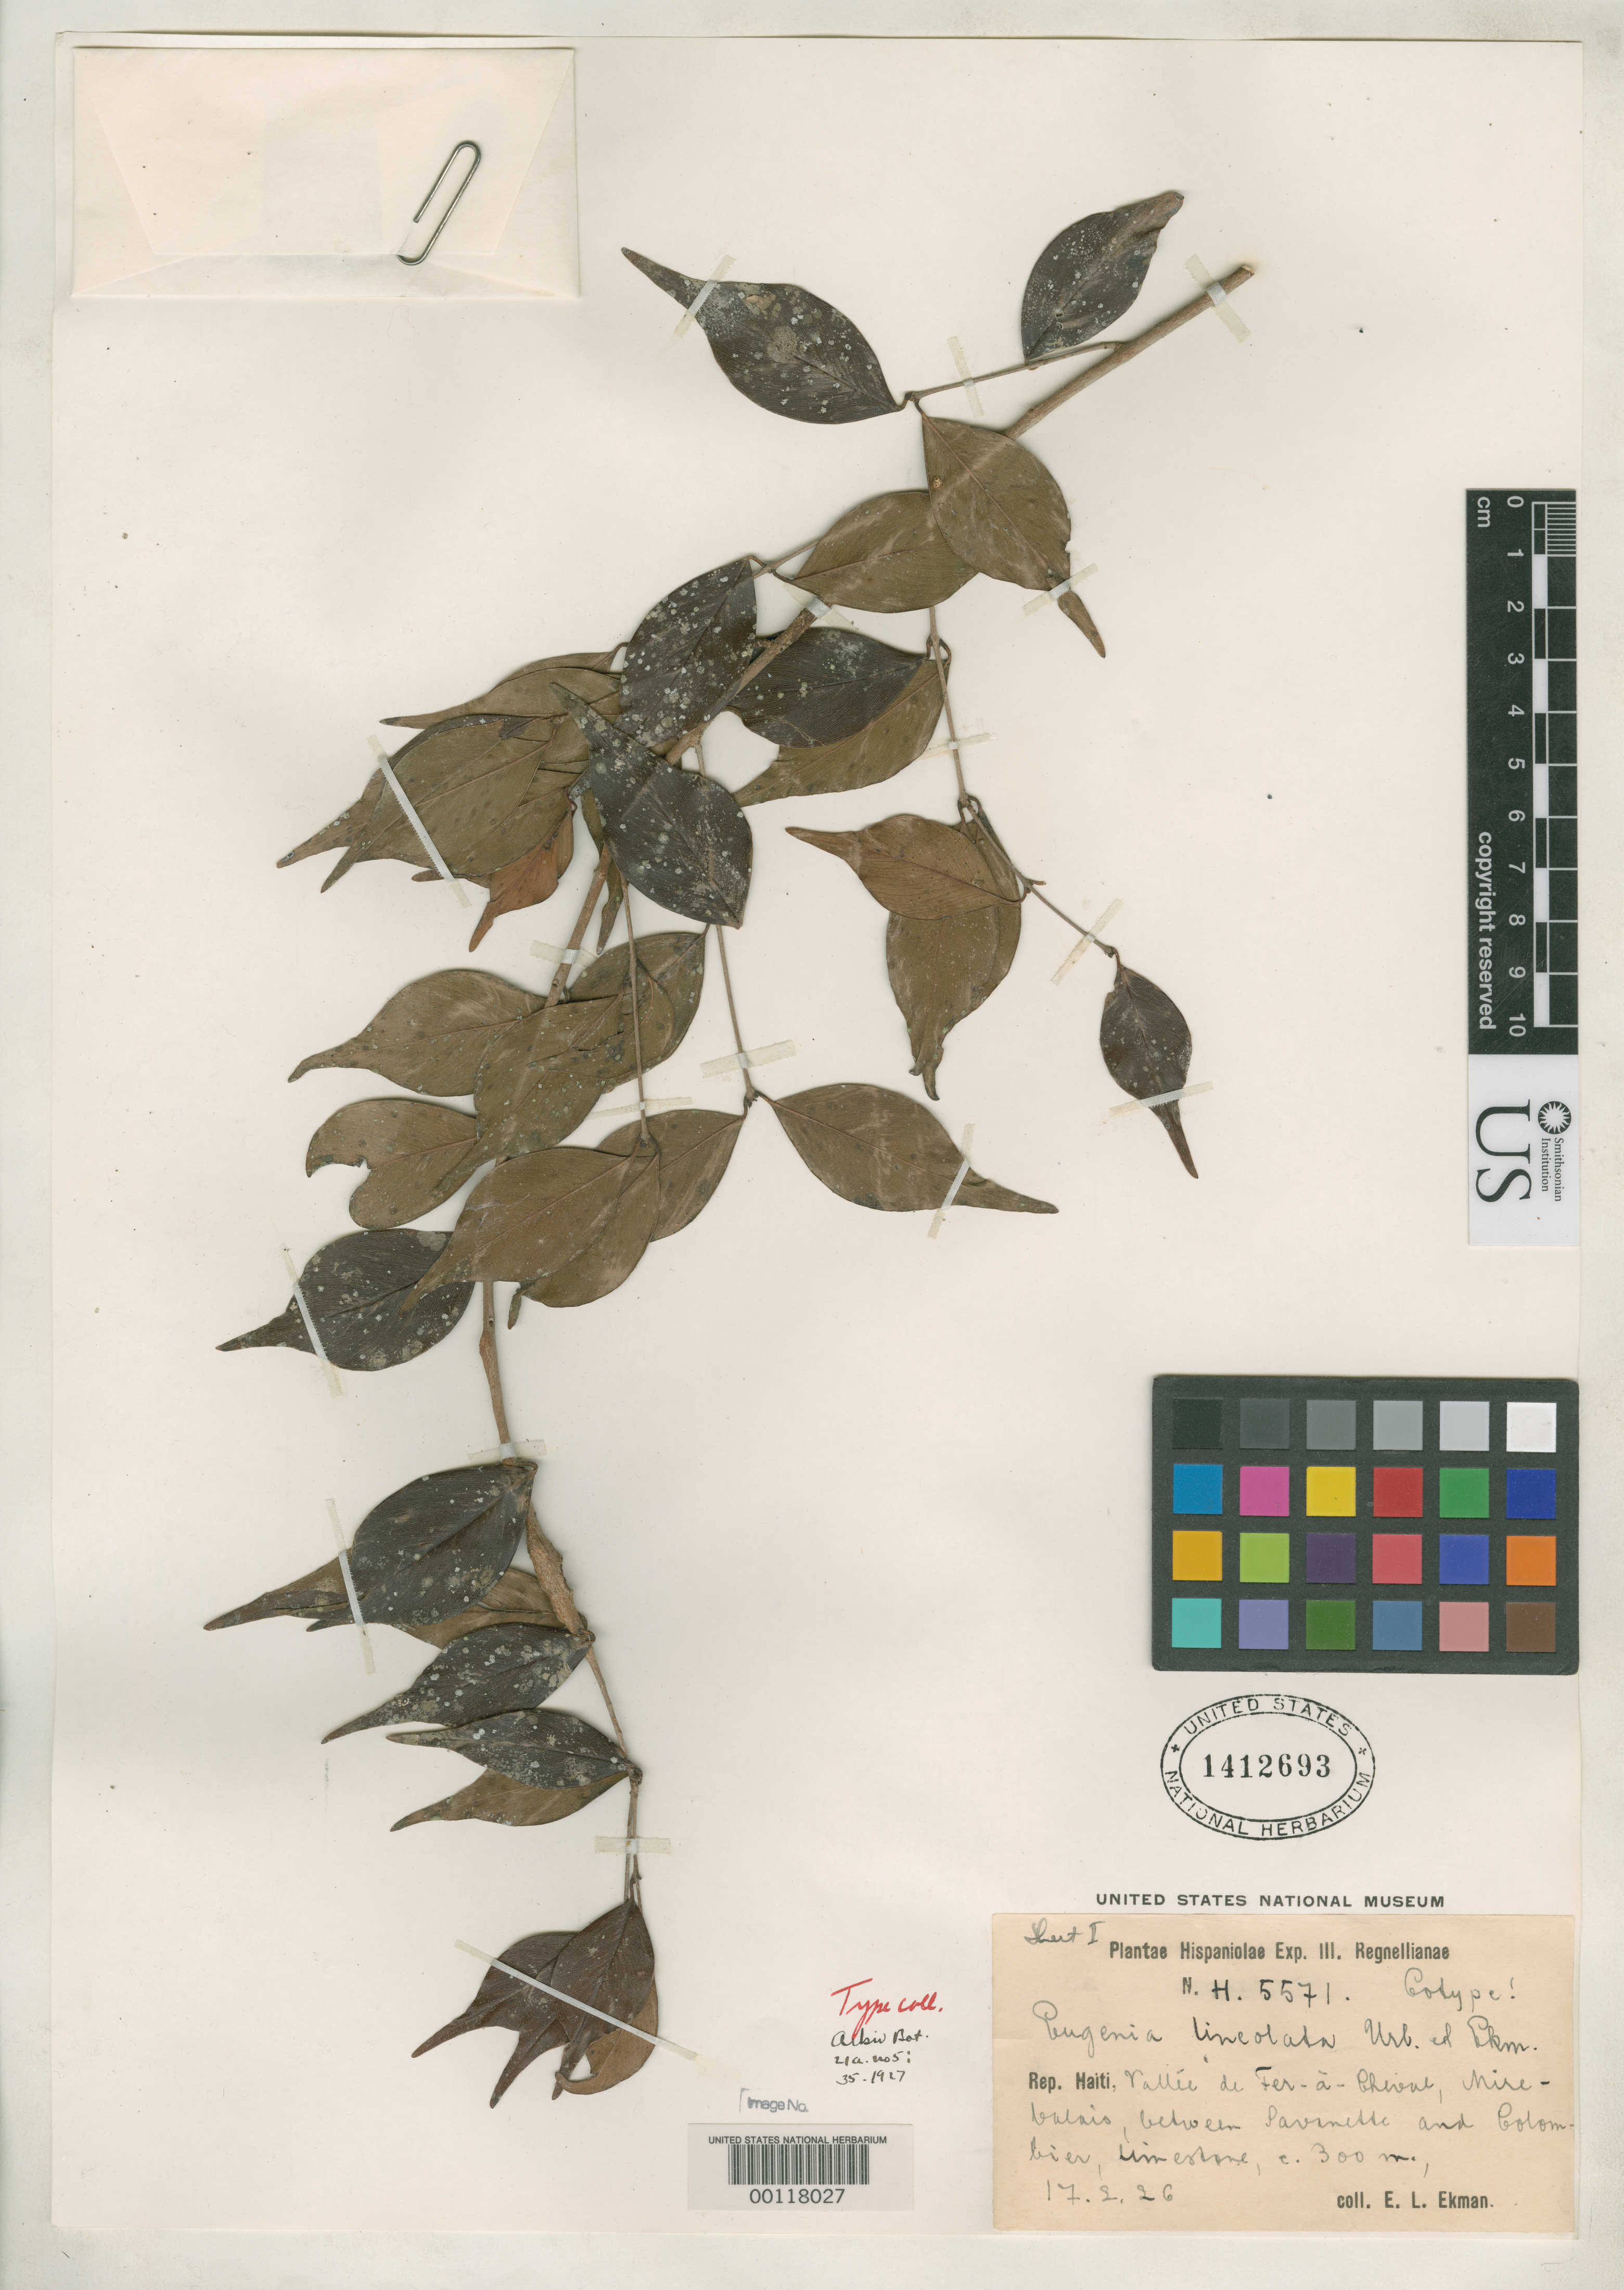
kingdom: Plantae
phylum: Tracheophyta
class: Magnoliopsida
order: Myrtales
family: Myrtaceae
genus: Eugenia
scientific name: Eugenia lineolata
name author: Urb. & Ekman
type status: Isotype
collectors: E. L. Ekman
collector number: H 5571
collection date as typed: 17 Feb 1926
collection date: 1926-02-17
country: Haiti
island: Hispaniola Island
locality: Massif des Matheux, prope Mirebalais,vallee du Fer-a-Cheval.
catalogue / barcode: US 1412693